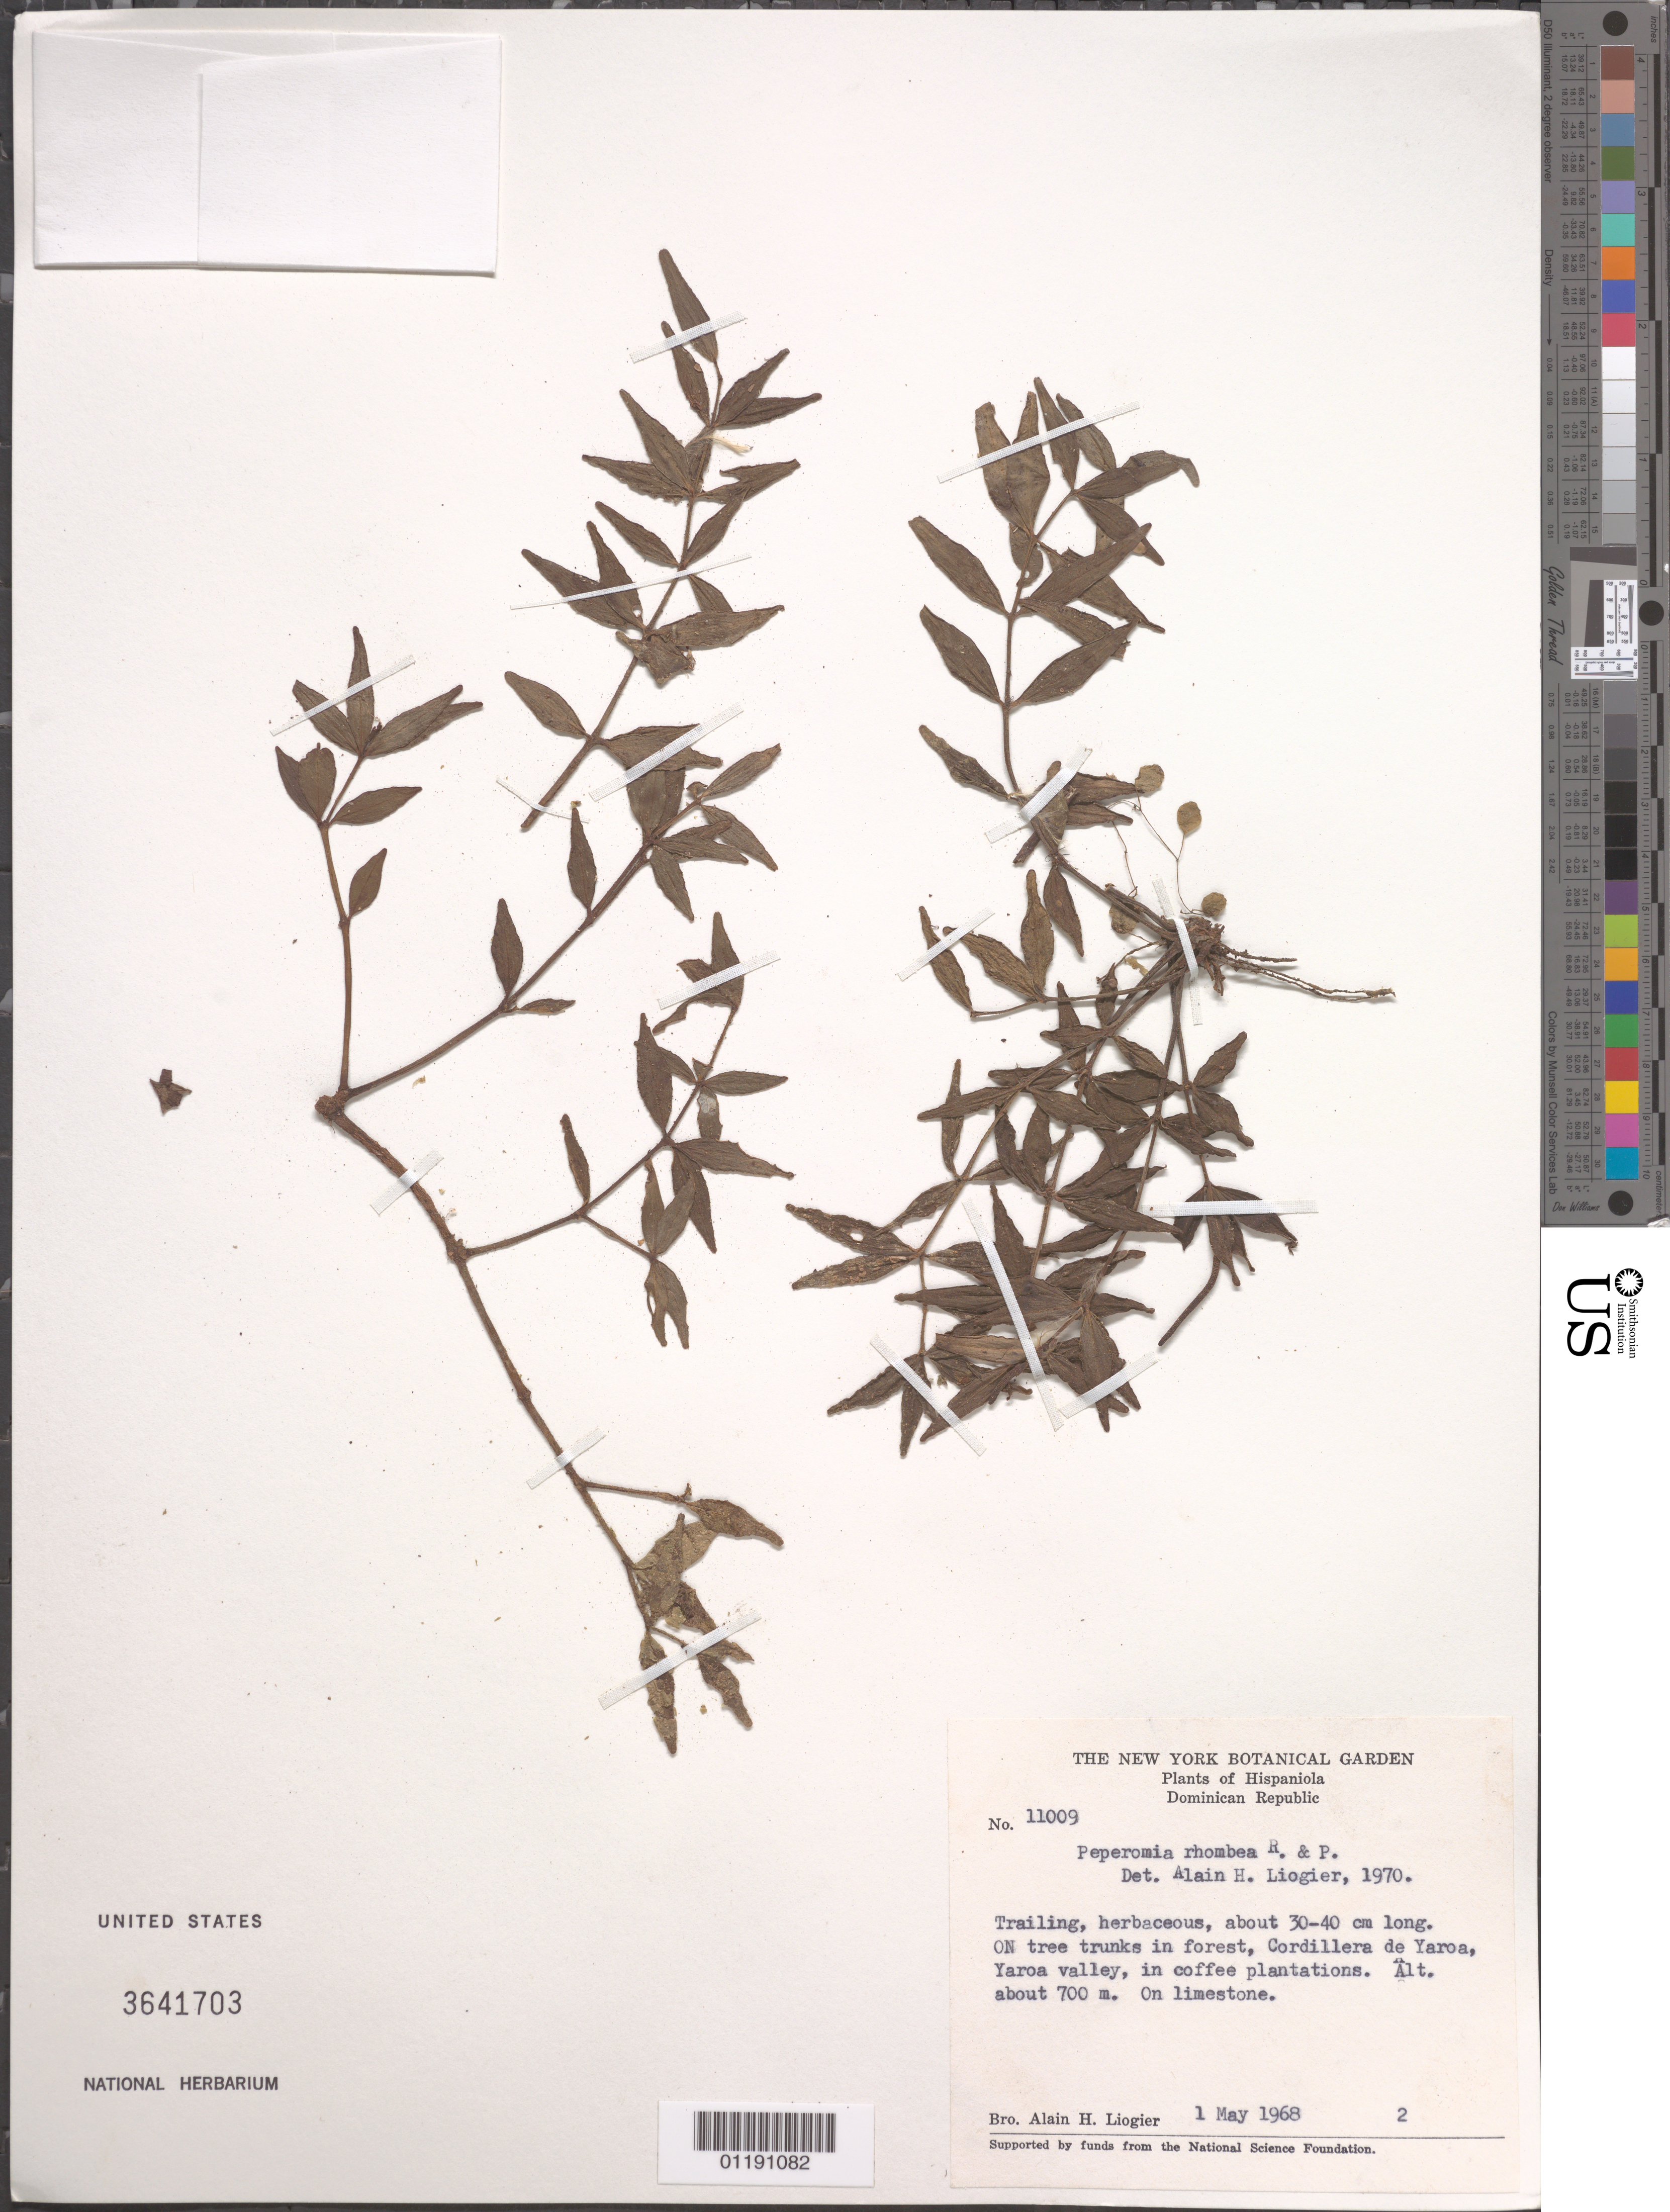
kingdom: Plantae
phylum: Tracheophyta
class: Magnoliopsida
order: Piperales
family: Piperaceae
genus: Peperomia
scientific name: Peperomia rhombea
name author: Ruiz & Pav.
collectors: A. H. Liogier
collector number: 11009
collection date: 1968-05-01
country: Dominican Republic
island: Hispaniola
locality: Cordillera de Yaroa, Yaroa valley, in coffee plantations.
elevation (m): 700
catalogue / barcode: US 3641703